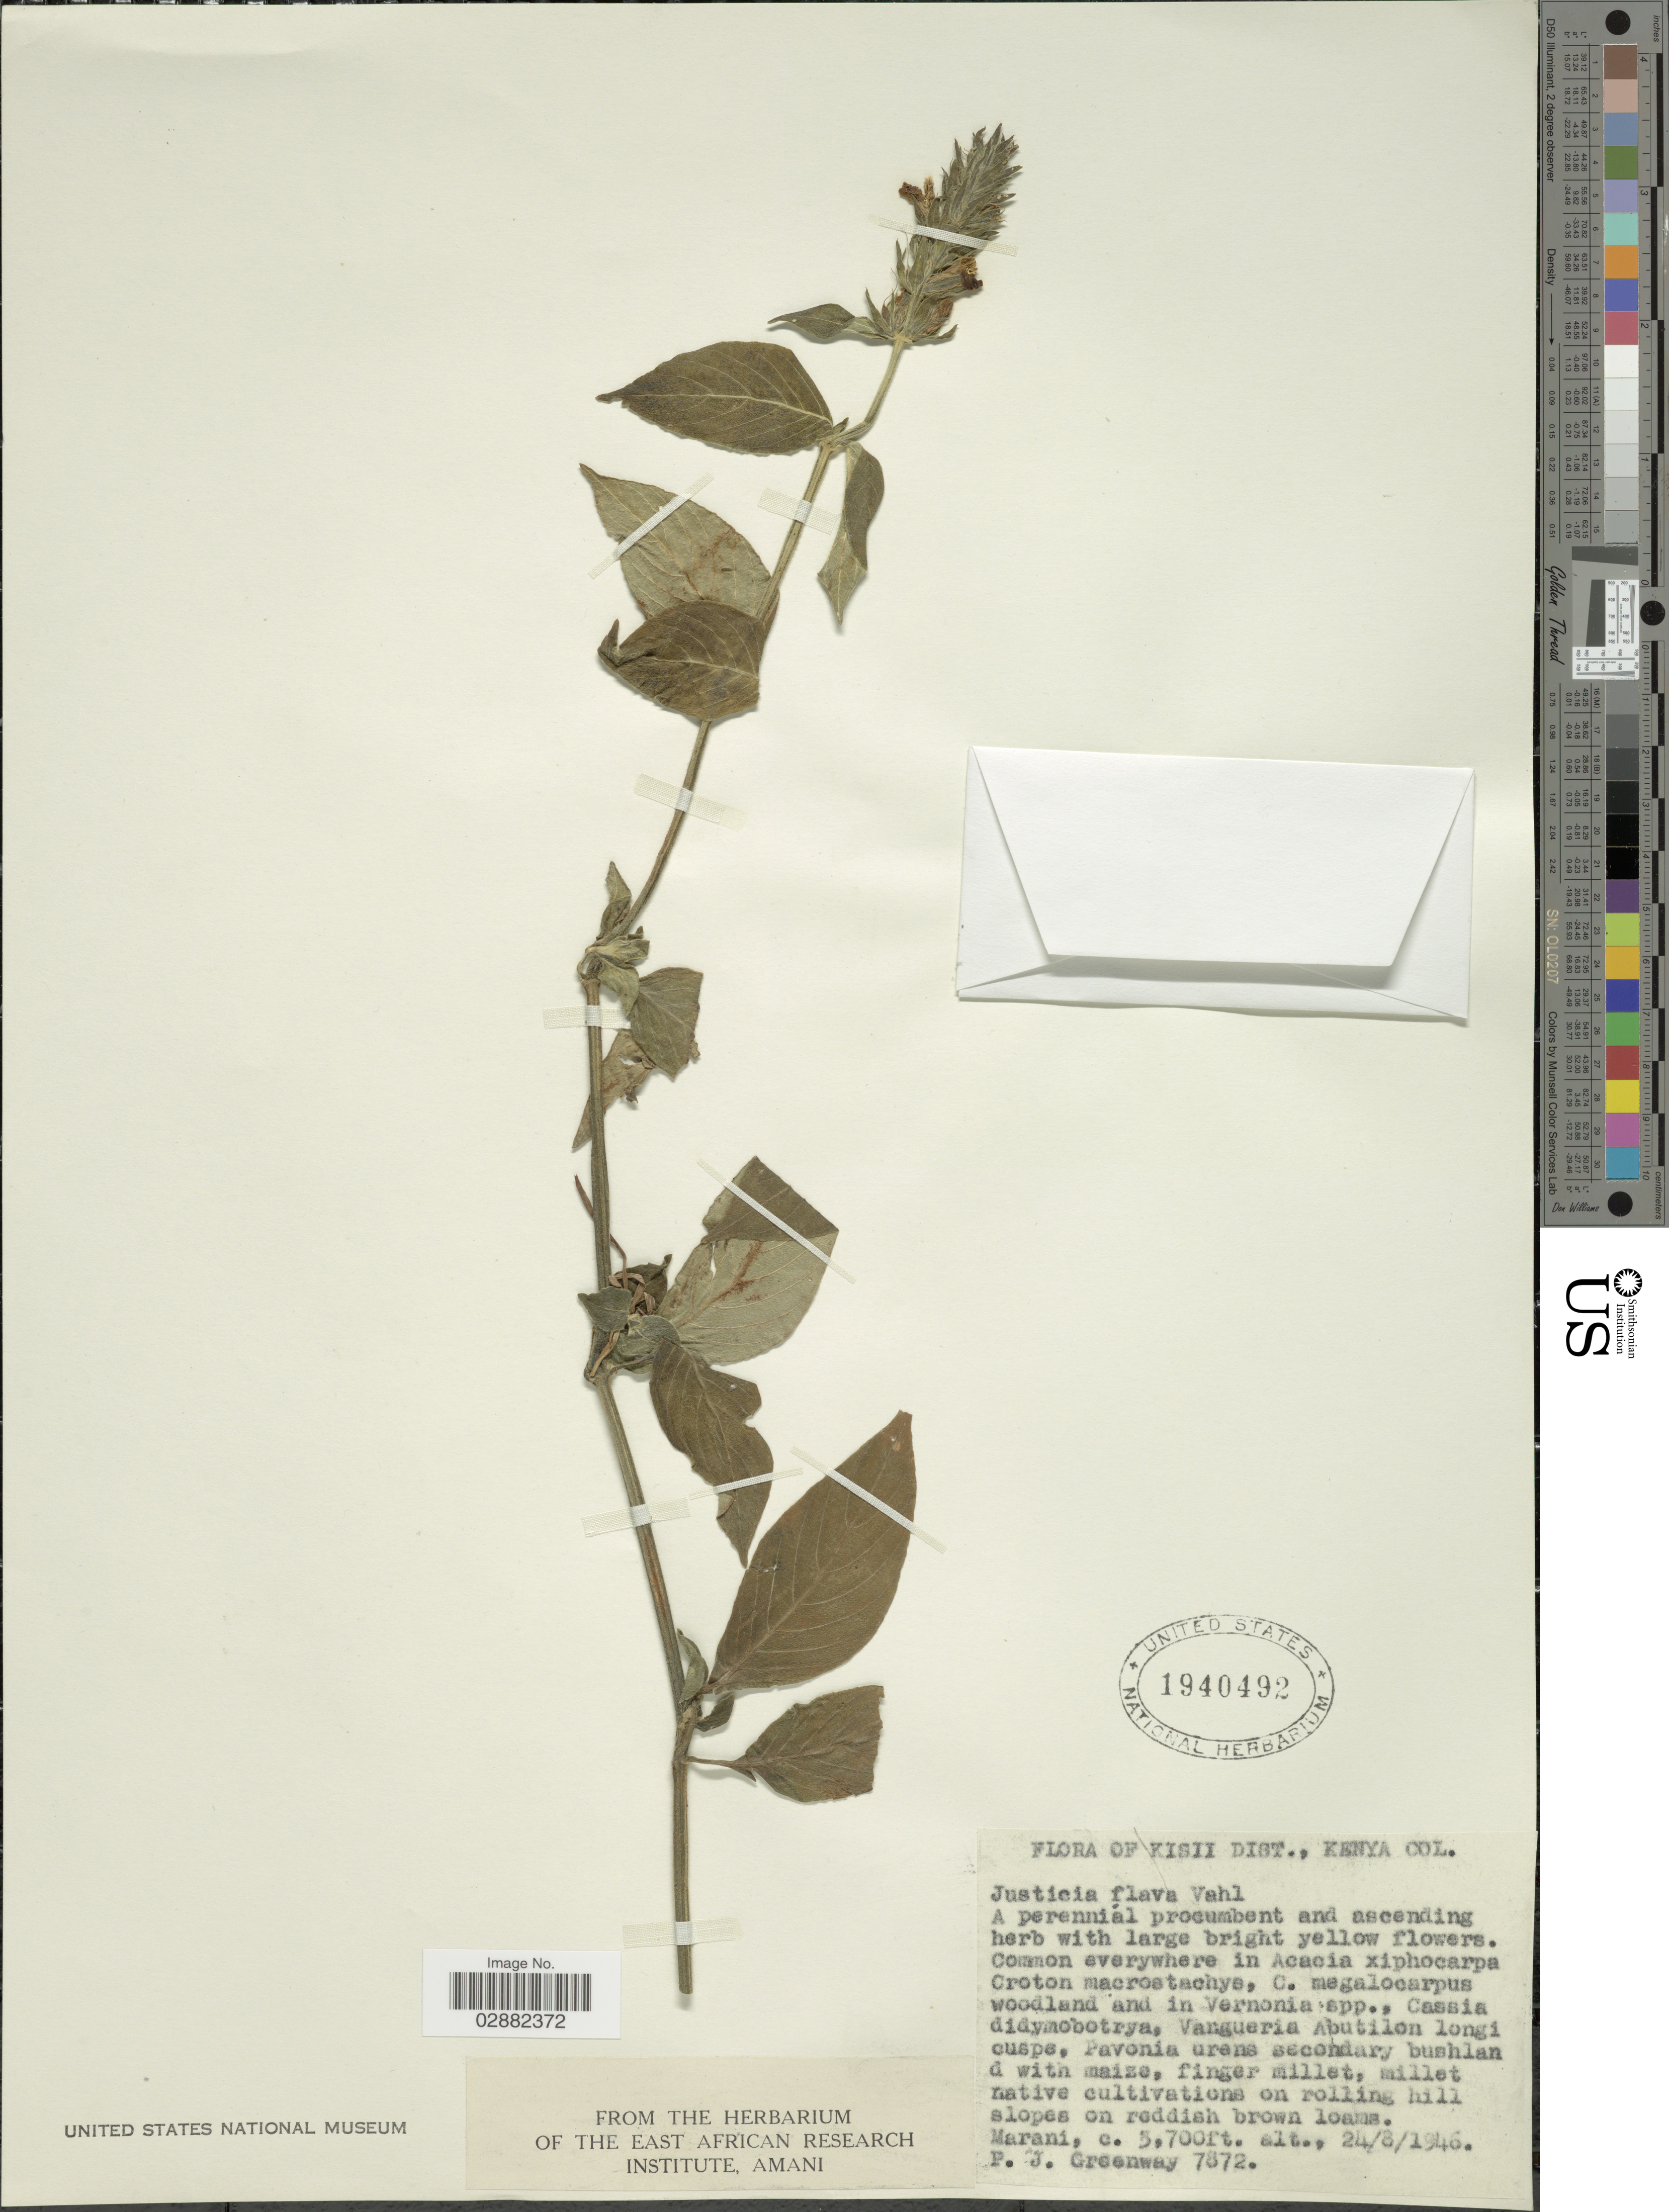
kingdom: Plantae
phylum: Tracheophyta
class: Magnoliopsida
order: Lamiales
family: Acanthaceae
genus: Justicia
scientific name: Justicia flava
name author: (Forssk.) Vahl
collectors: P. J. Greenway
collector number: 7872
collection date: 1946-08-24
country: Kenya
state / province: Kisii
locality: Kisii Dist., Kenya Col. Marani.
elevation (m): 1737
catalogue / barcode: US 1940492